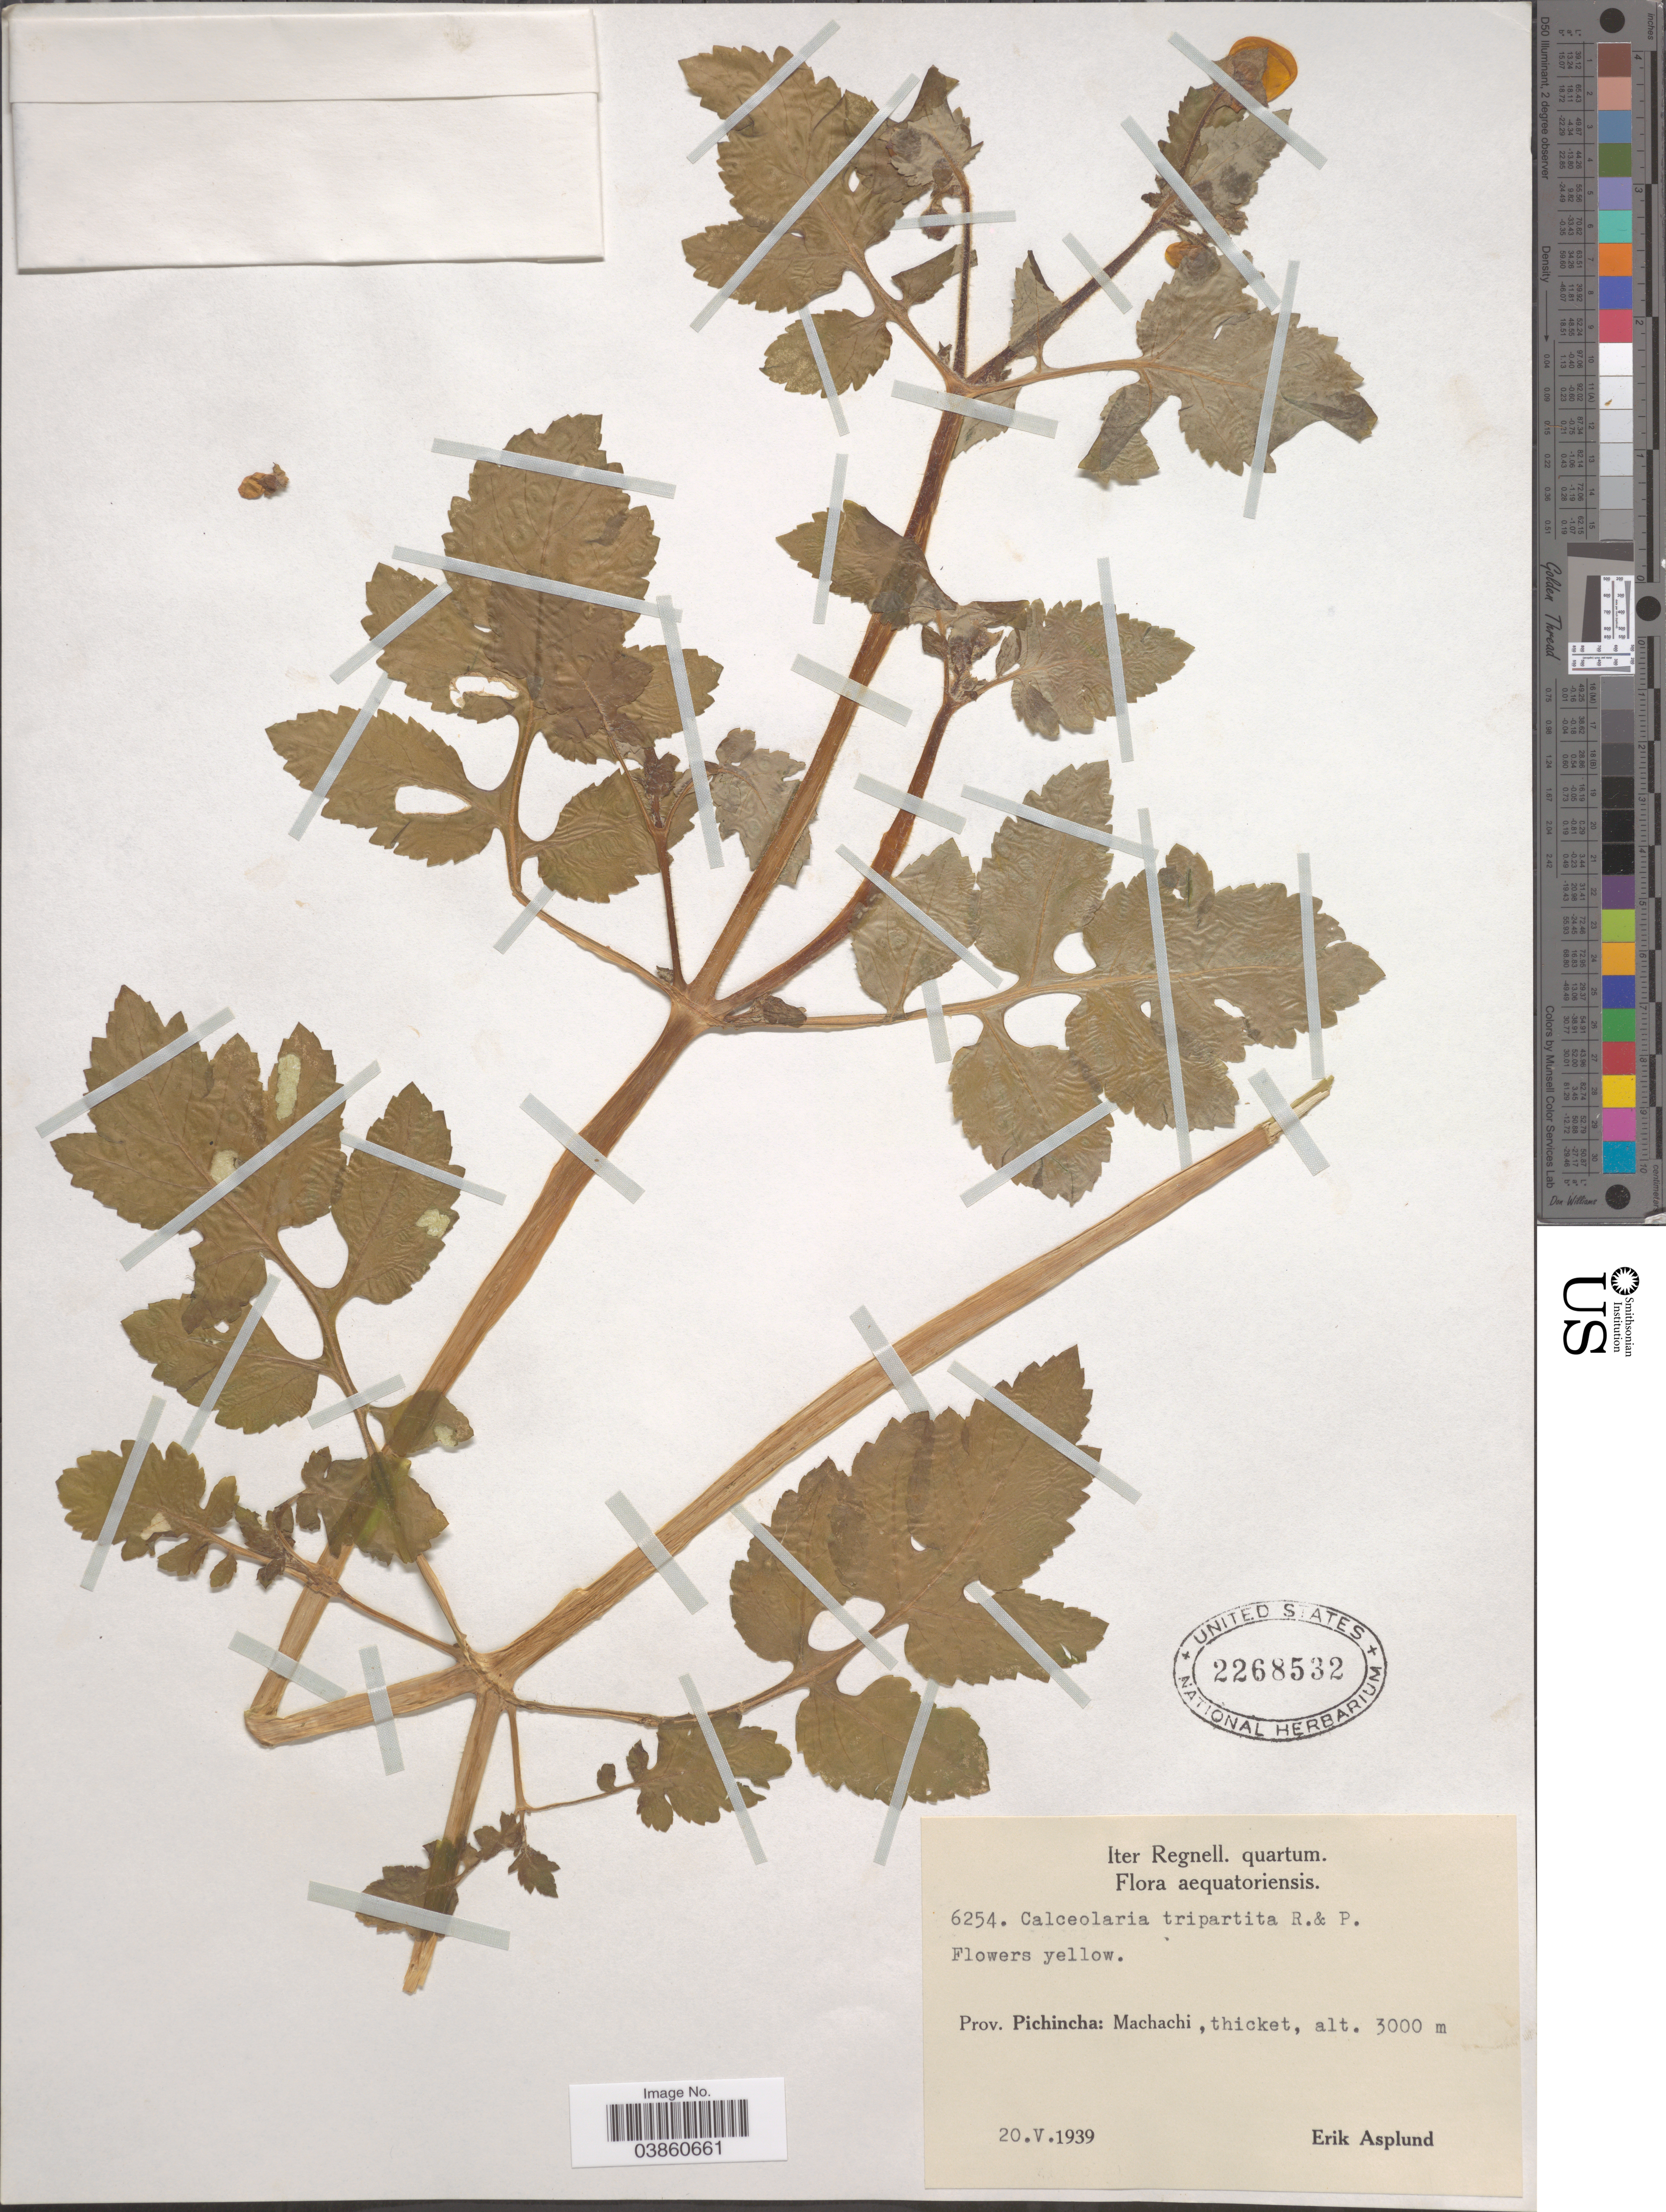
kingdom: Plantae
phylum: Tracheophyta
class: Magnoliopsida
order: Lamiales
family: Calceolariaceae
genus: Calceolaria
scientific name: Calceolaria tripartita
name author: Ruiz & Pav.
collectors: E. Asplund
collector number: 6254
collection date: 1939-05-20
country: Ecuador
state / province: Pichincha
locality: Machachi.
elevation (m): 3000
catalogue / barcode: US 2268532